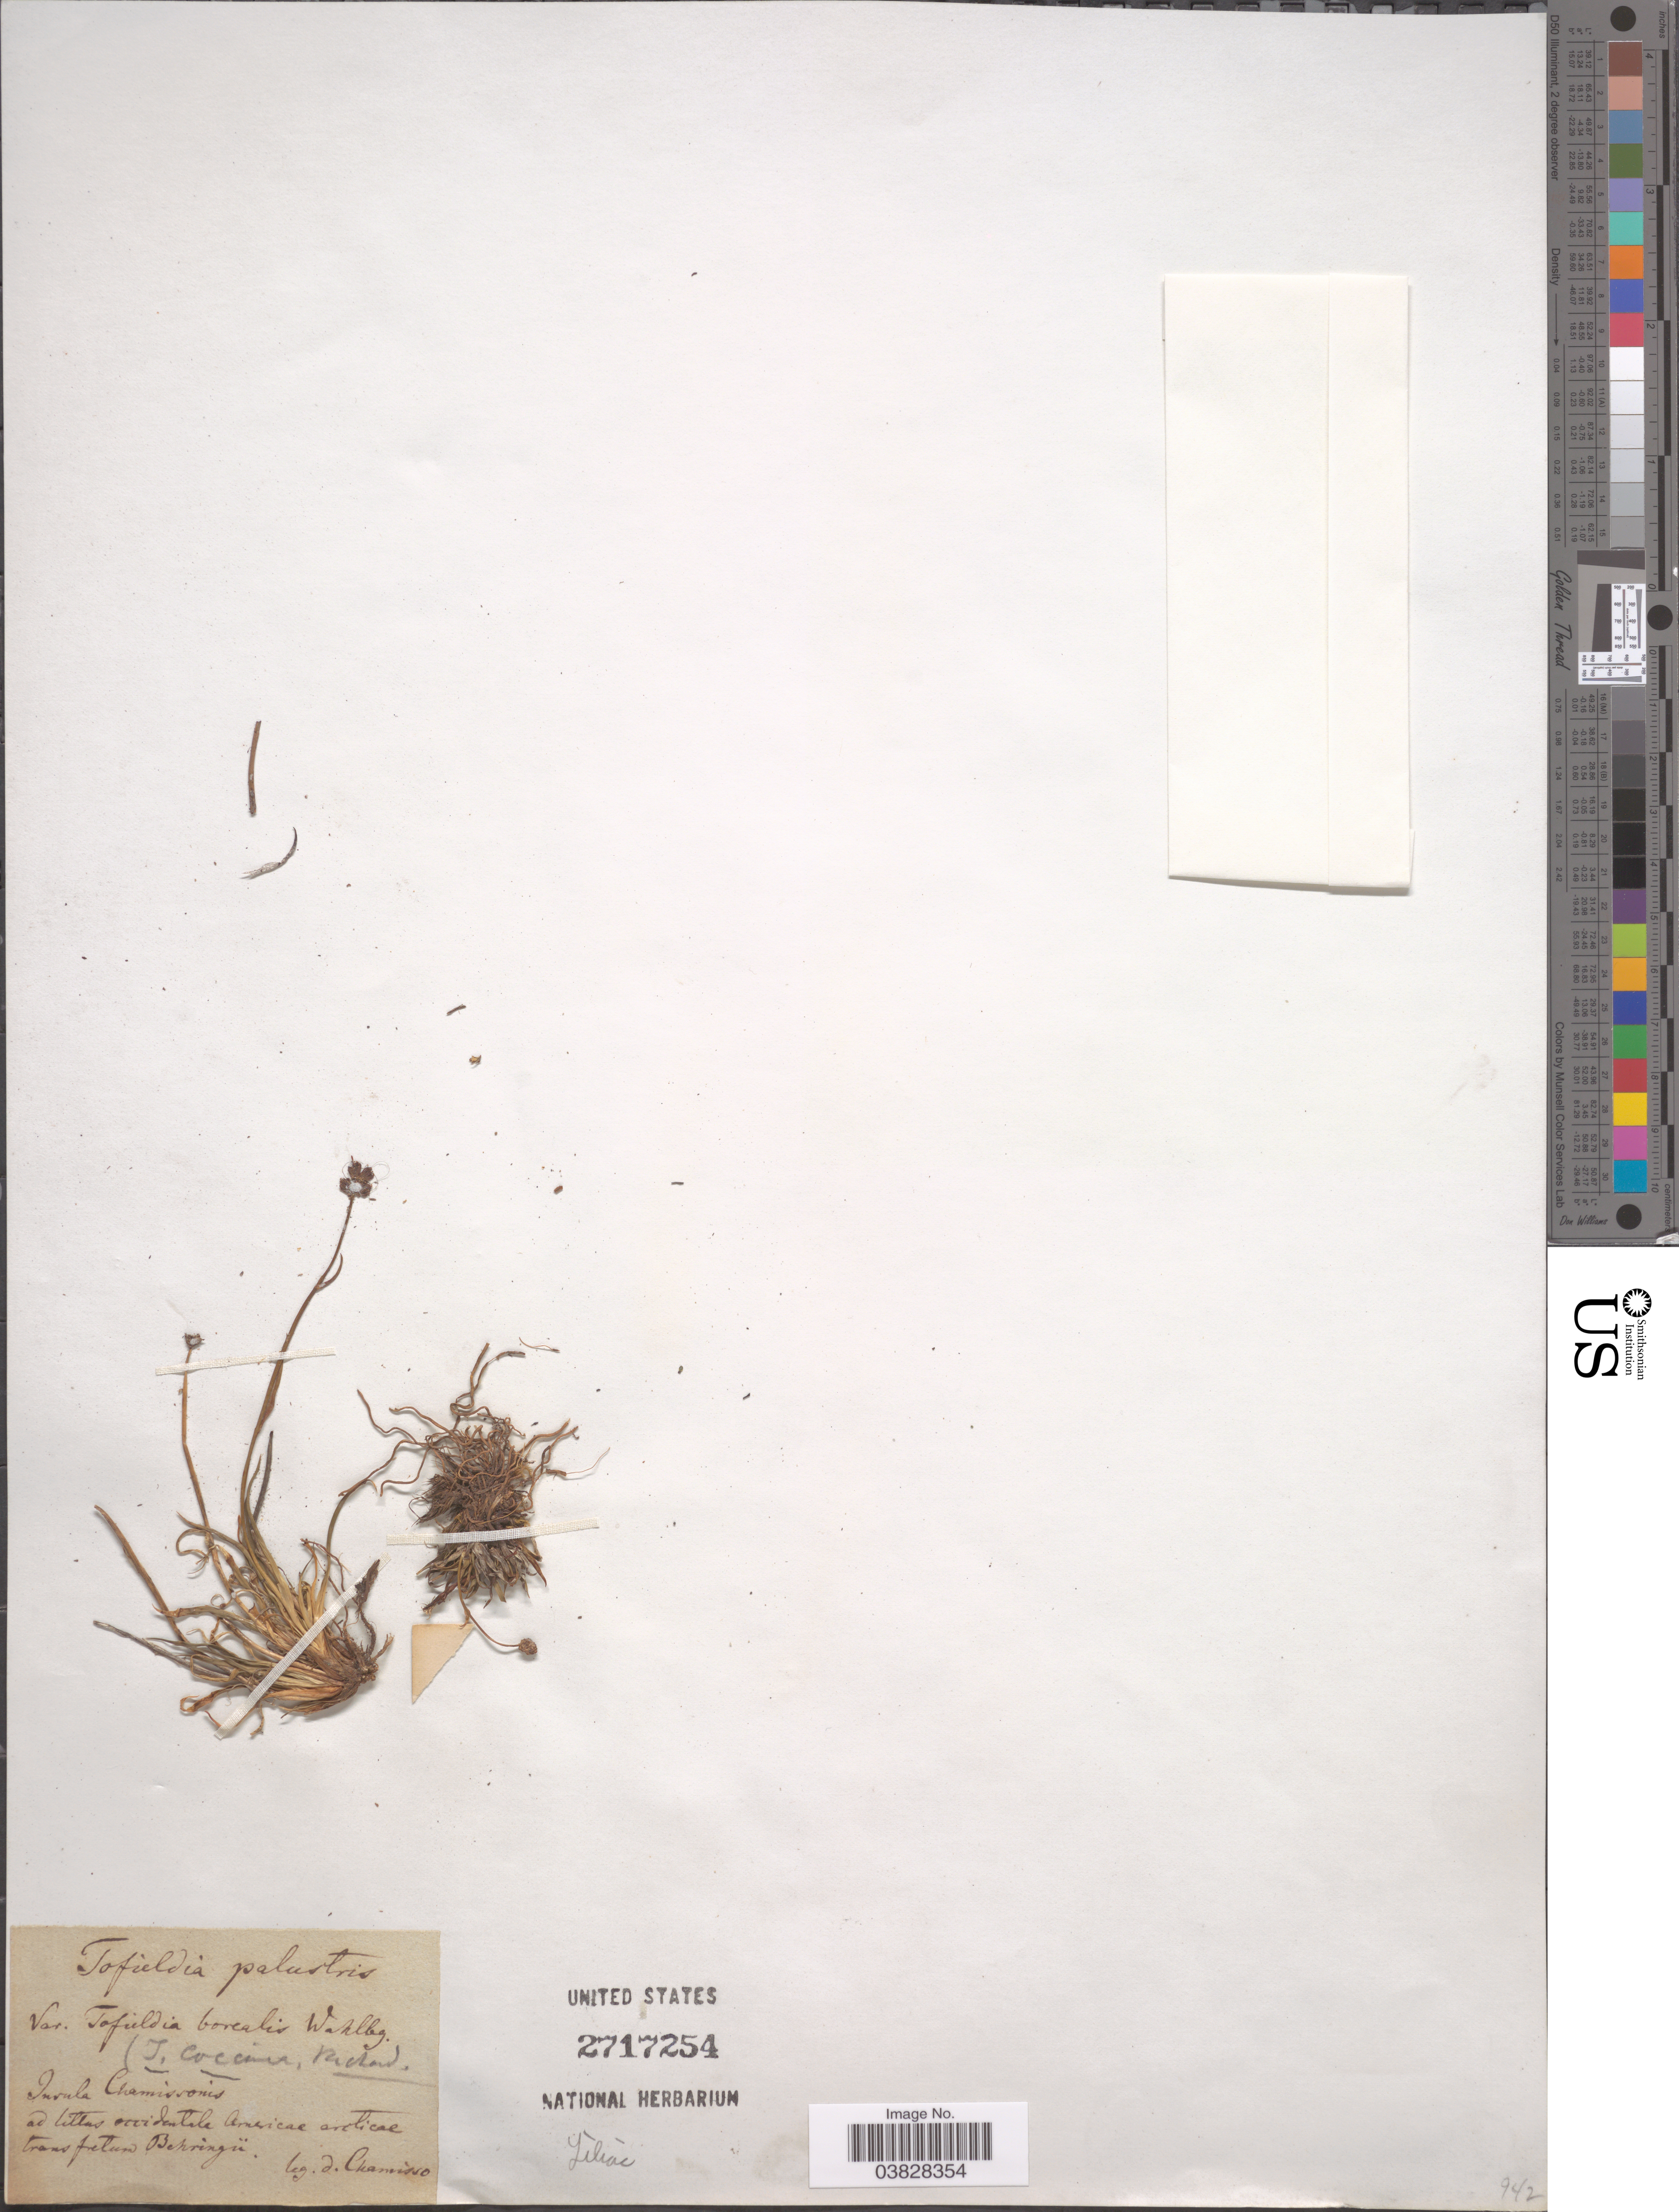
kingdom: Plantae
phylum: Tracheophyta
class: Liliopsida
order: Alismatales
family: Tofieldiaceae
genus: Tofieldia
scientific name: Tofieldia coccinea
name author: Richardson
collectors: L. Chamisso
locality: Insula Chamissonis ad littas occidentale Americae areticae tranfretum Behringü. [interpreted]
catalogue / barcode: US 2717254